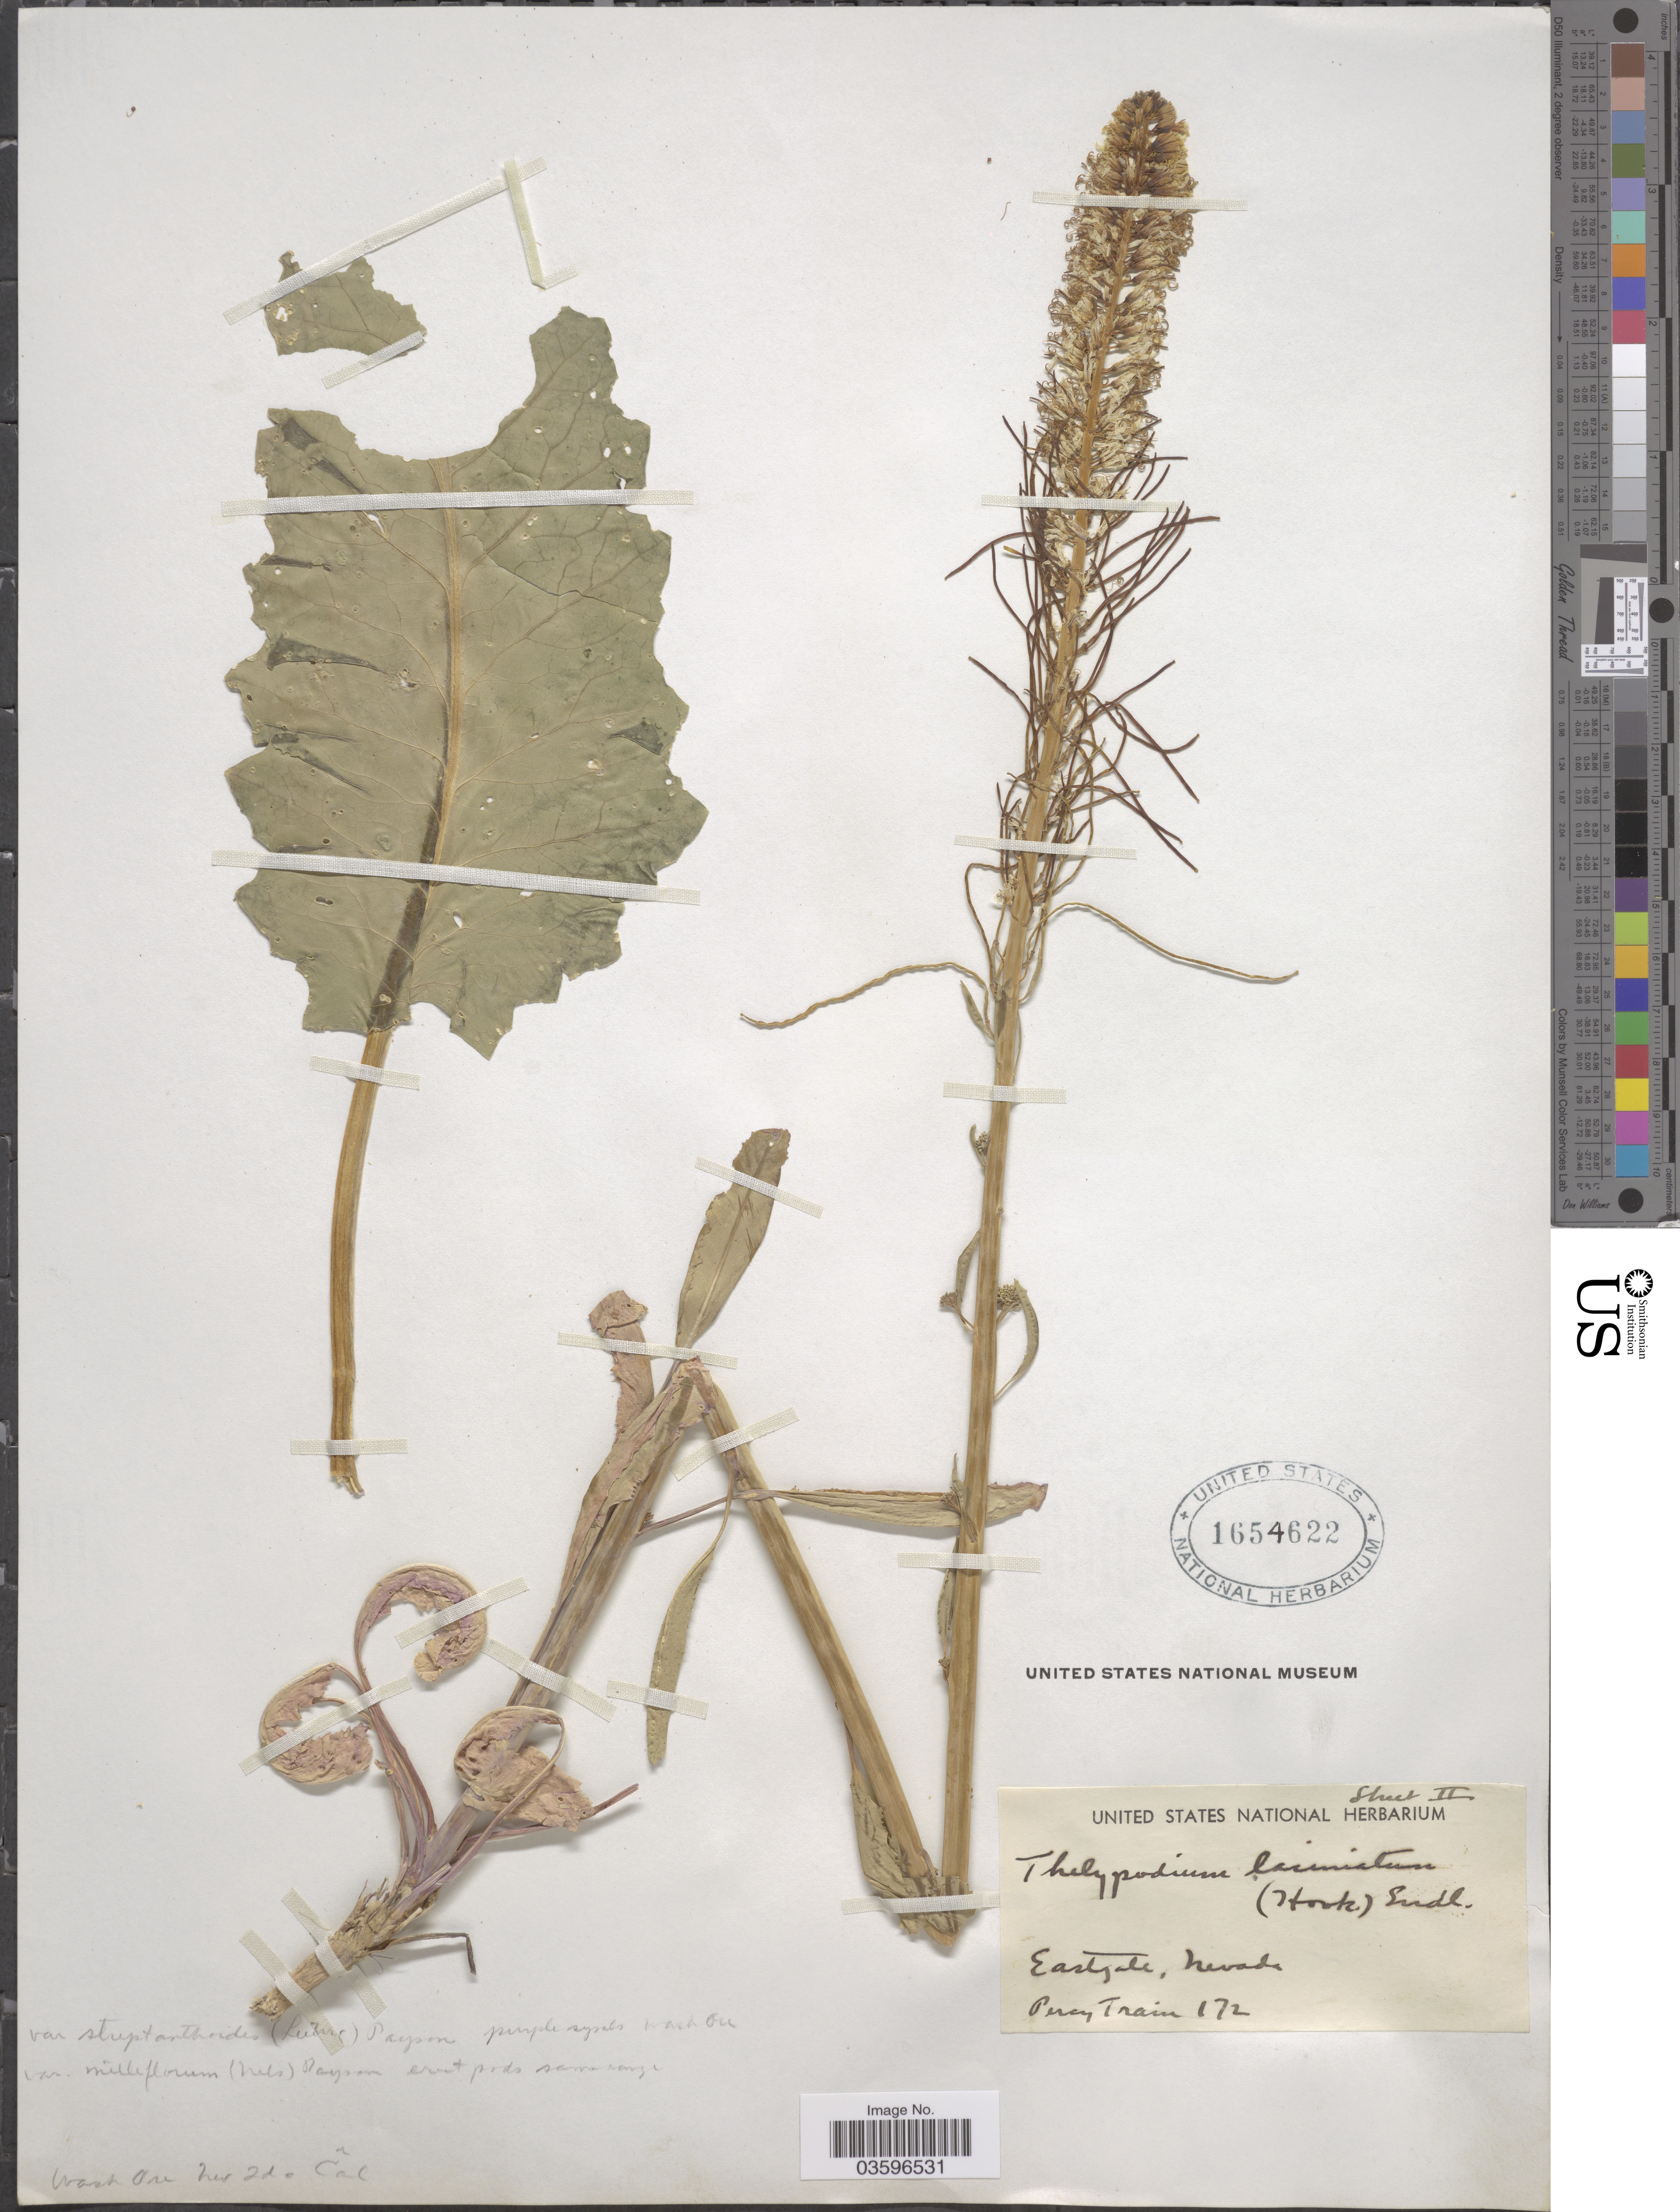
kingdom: Plantae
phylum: Tracheophyta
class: Magnoliopsida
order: Brassicales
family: Brassicaceae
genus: Thelypodium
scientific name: Thelypodium laciniatum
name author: (Hook.) Endl.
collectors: P. Train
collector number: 172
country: United States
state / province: Nevada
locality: Eastgate.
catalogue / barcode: US 1654622